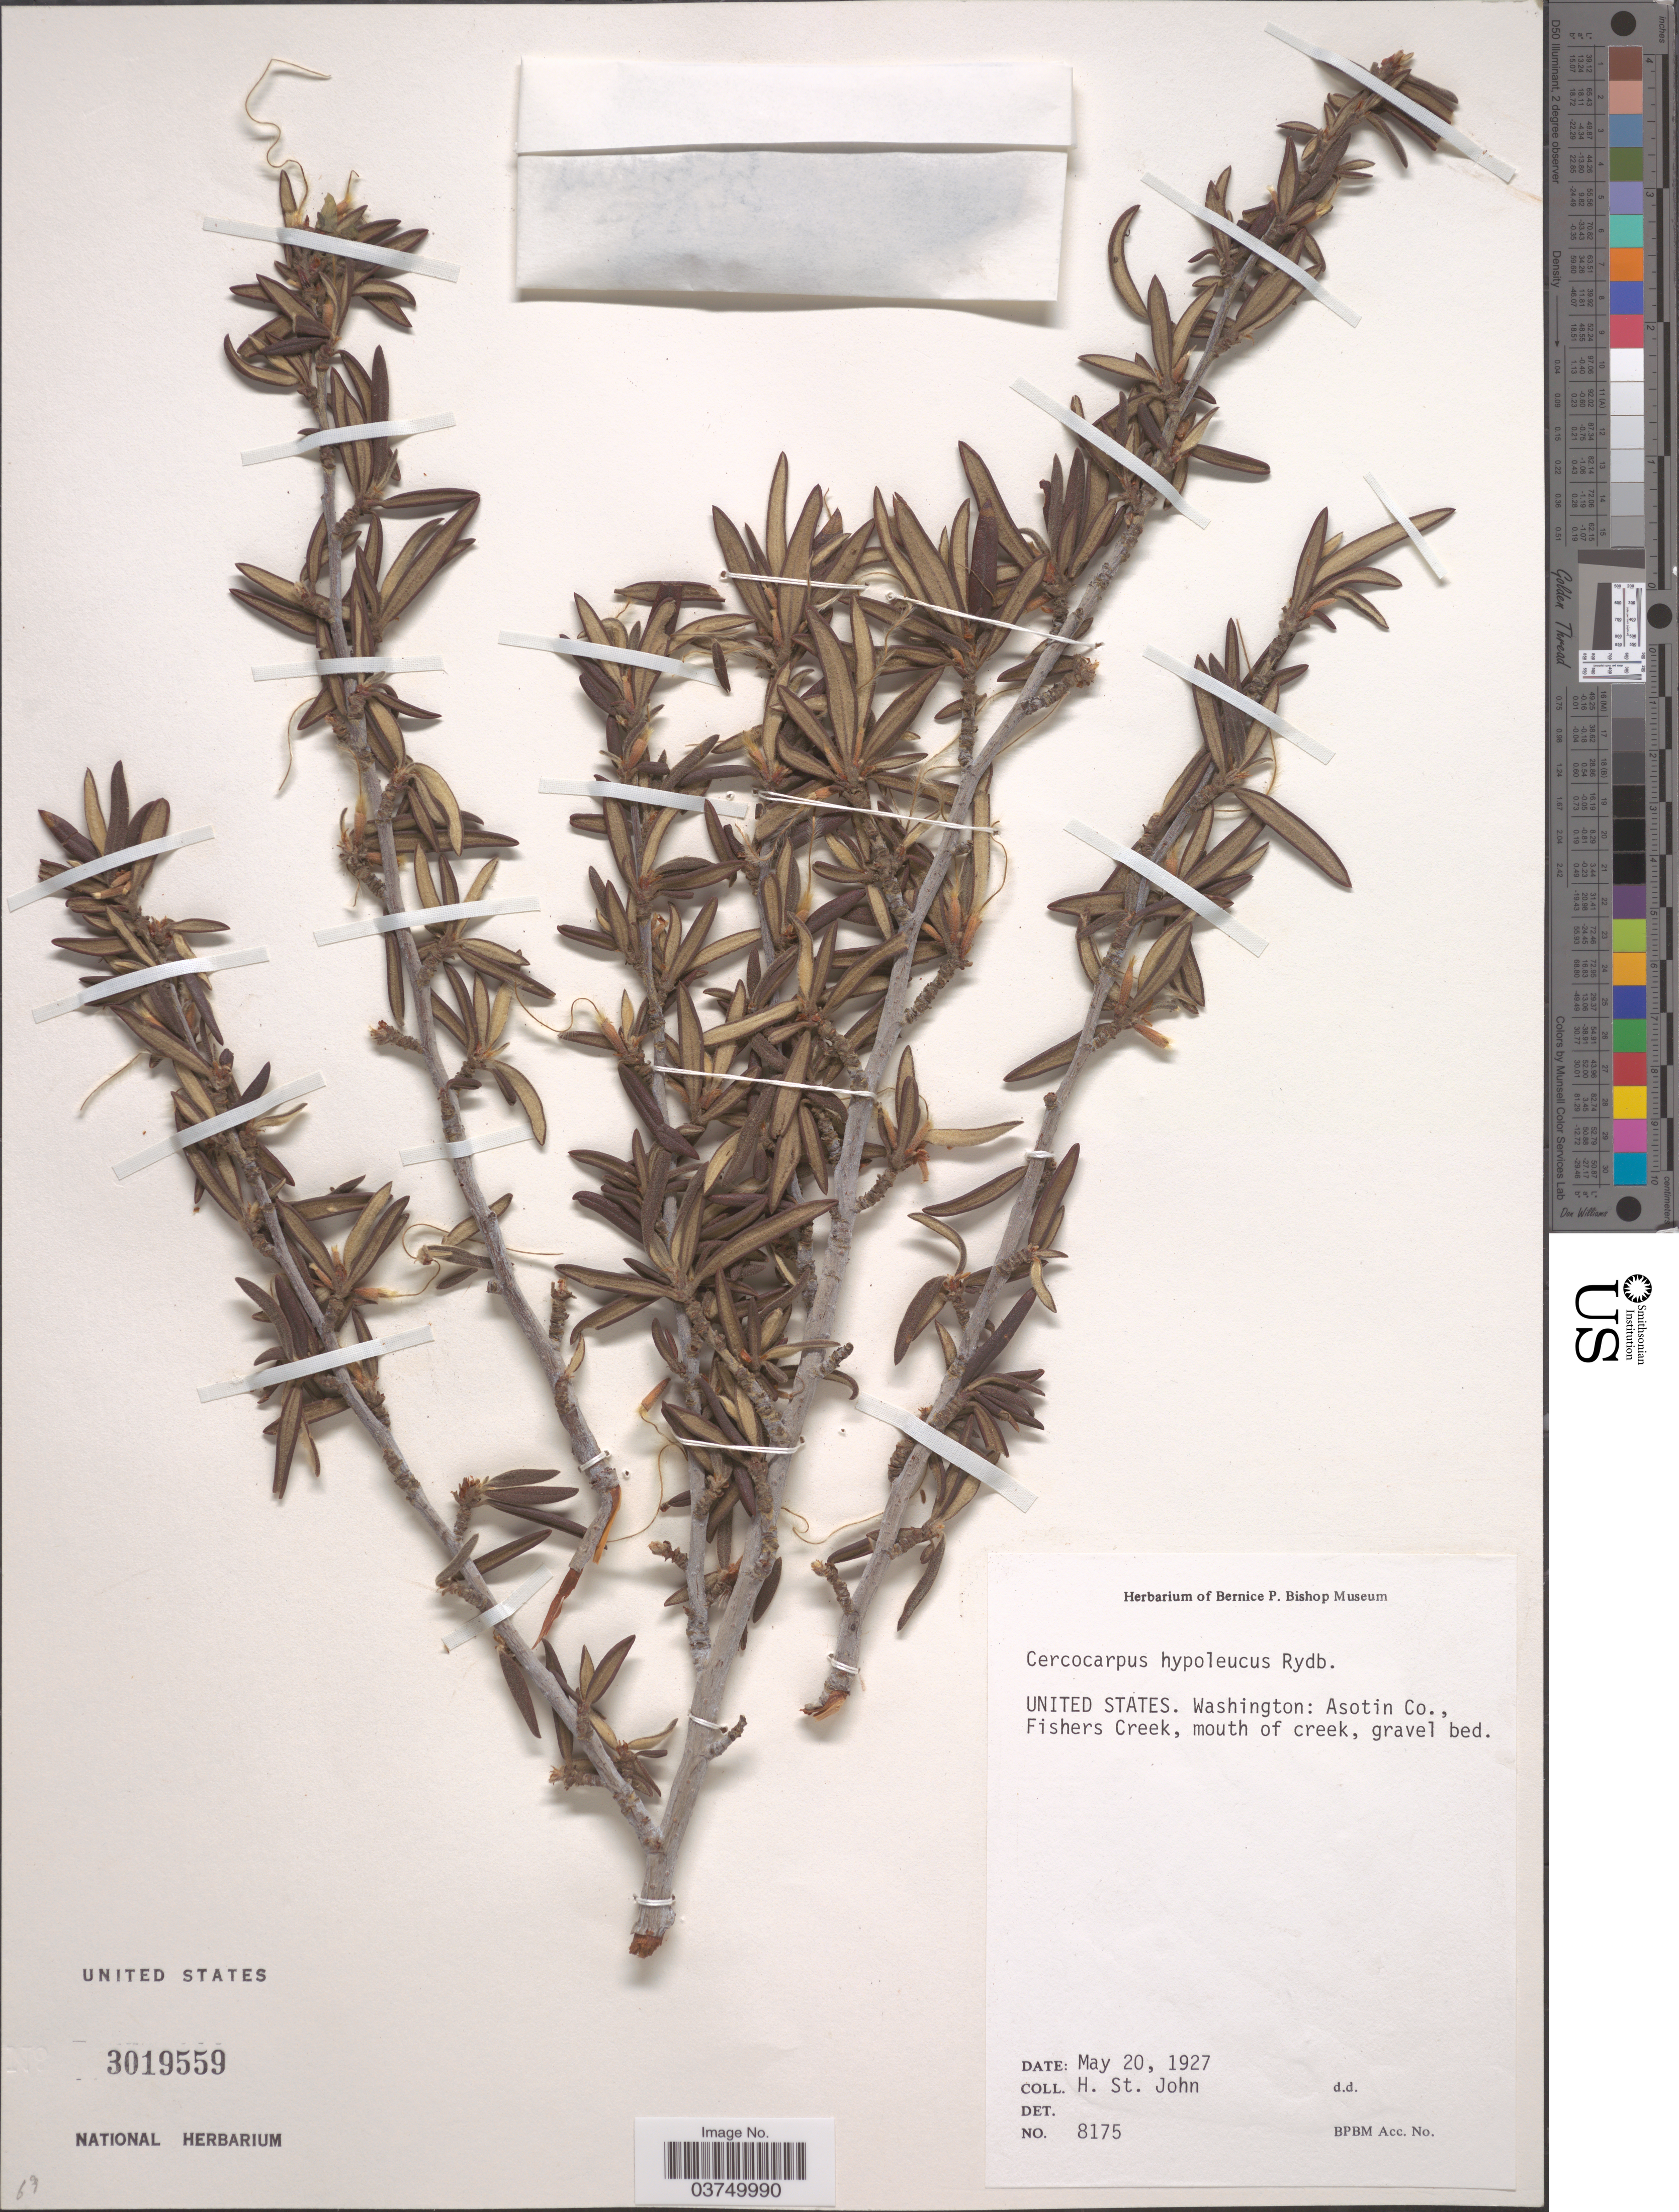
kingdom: Plantae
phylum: Tracheophyta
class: Magnoliopsida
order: Rosales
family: Rosaceae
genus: Cercocarpus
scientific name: Cercocarpus ledifolius var. intercedens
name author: C.K. Schneid.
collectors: H. St. John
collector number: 8175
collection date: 1927-05-20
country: United States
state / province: Washington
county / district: Asotin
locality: Asotin Co., Fishers Creek, mouth of creek, gravel bed.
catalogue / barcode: US 3019559